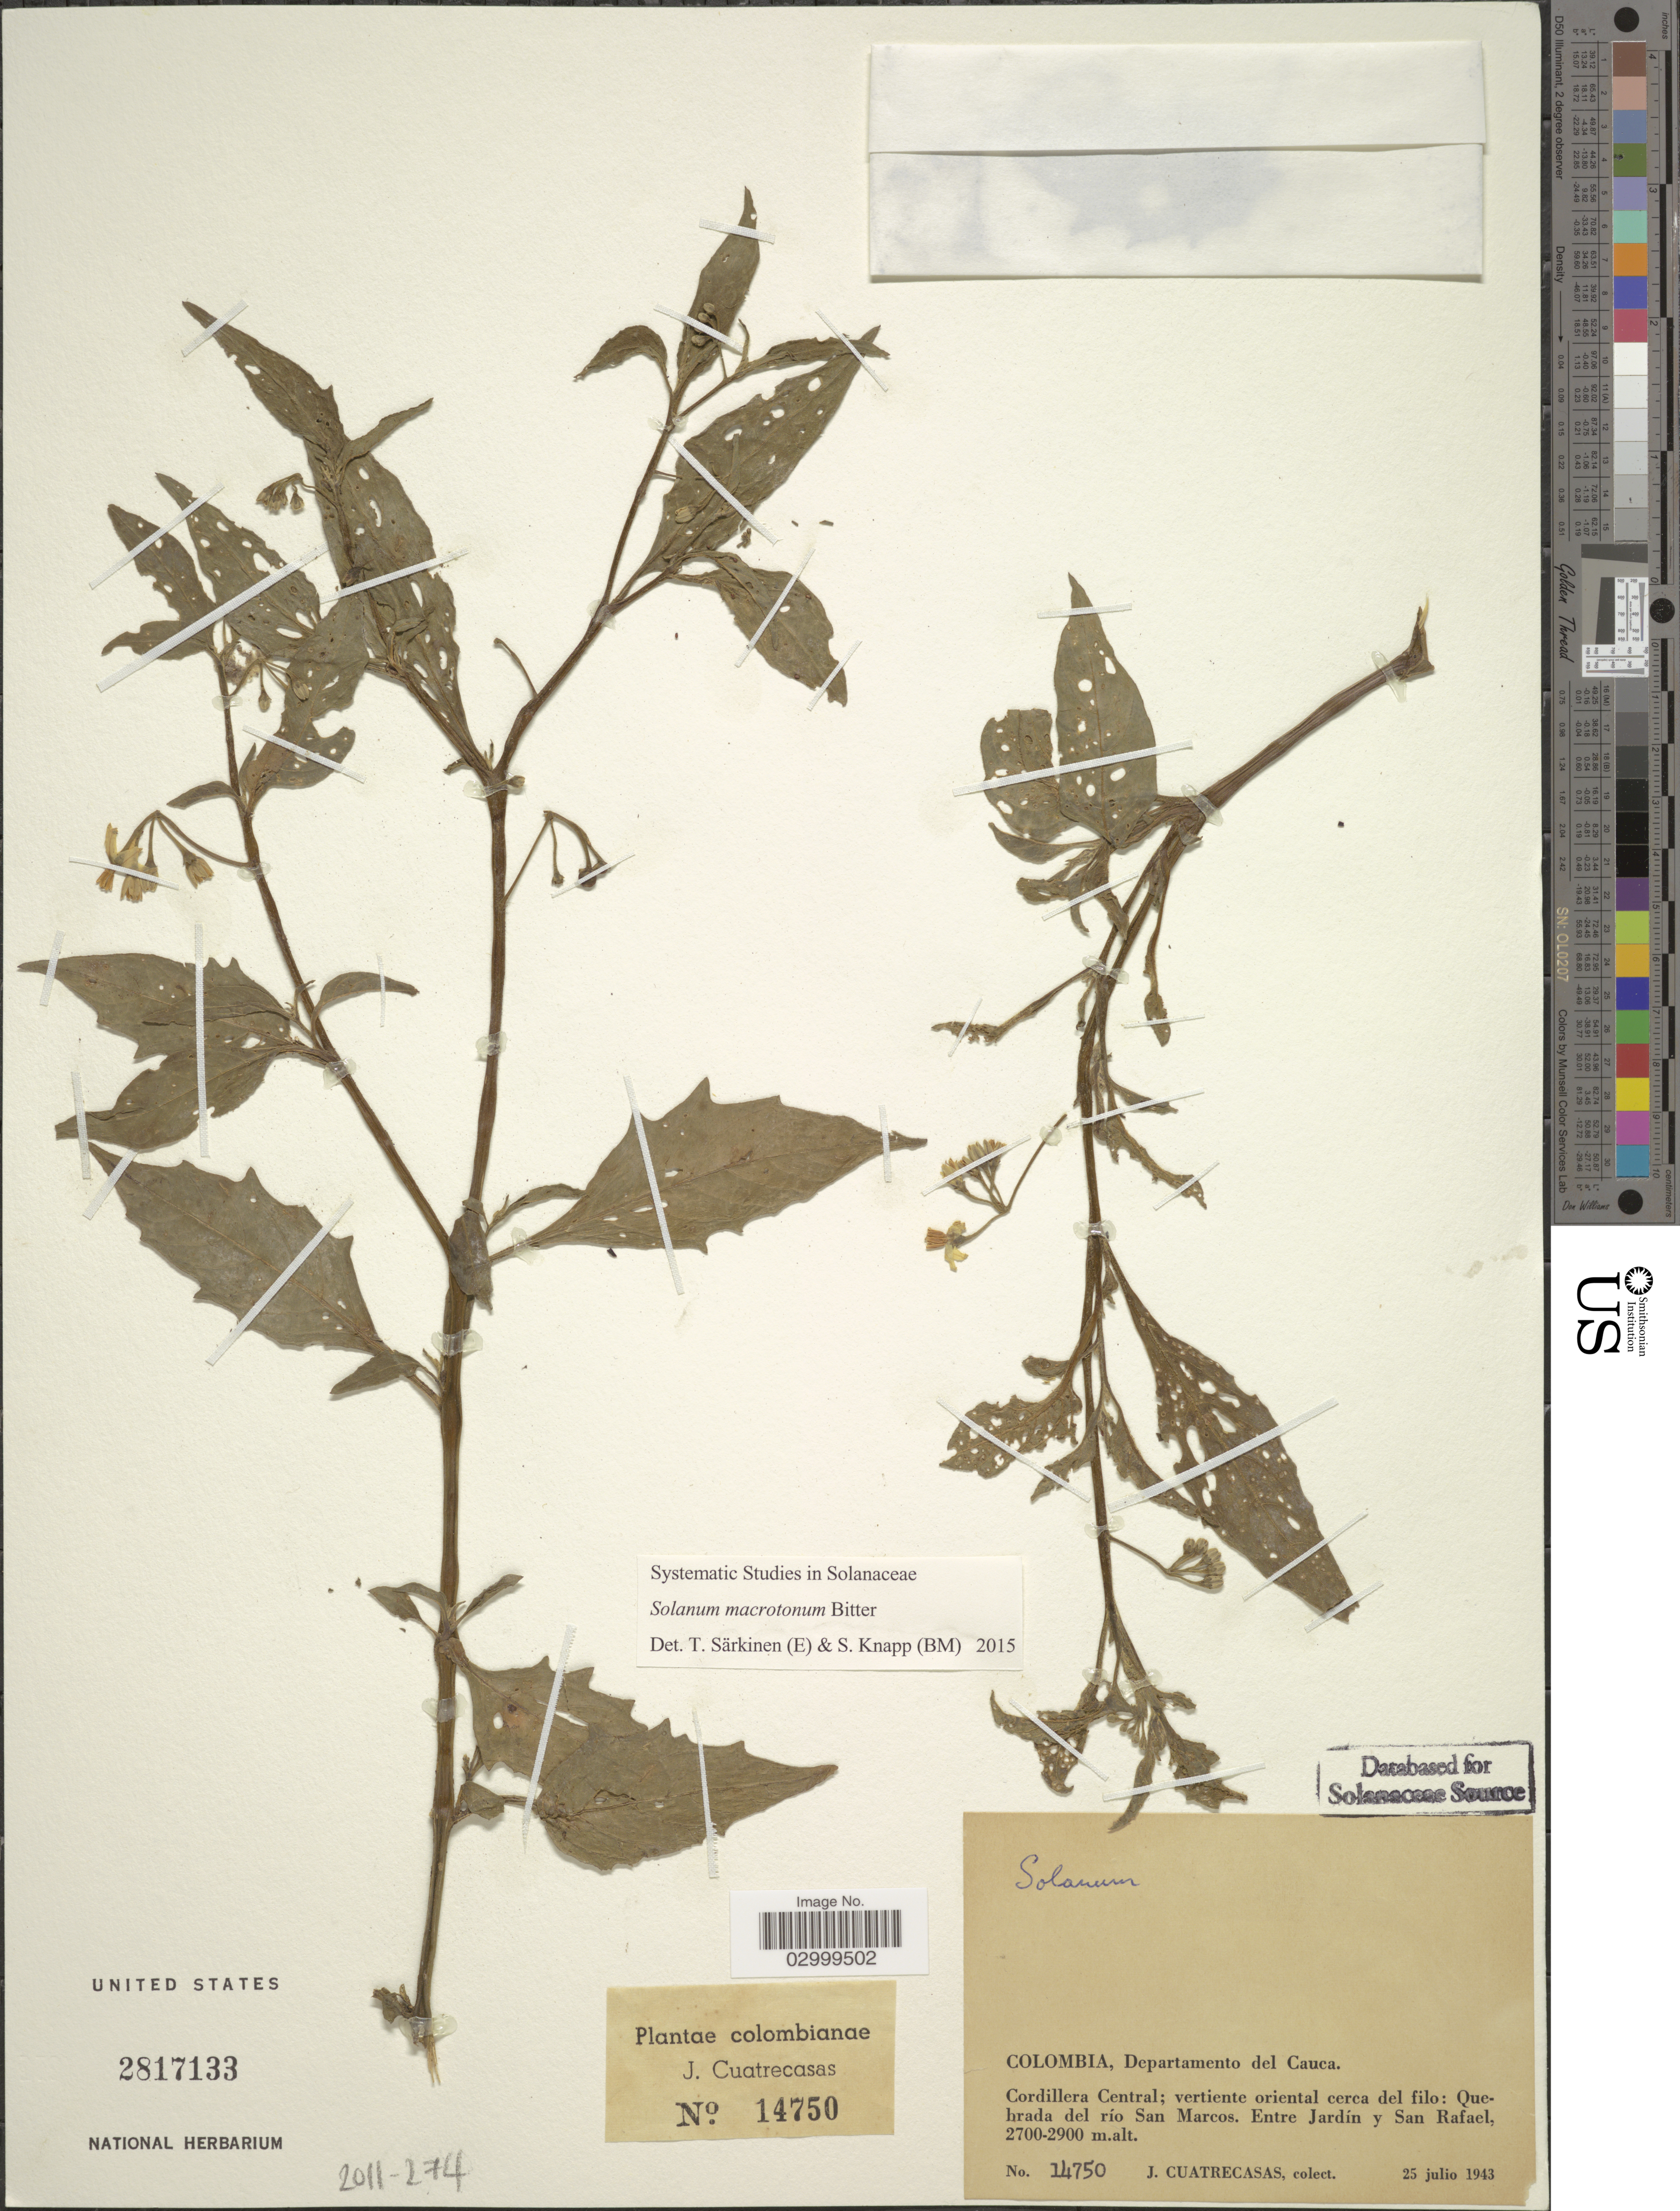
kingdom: Plantae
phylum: Tracheophyta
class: Magnoliopsida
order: Solanales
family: Solanaceae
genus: Solanum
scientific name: Solanum macrotonum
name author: Bitter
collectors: J. Cuatrecasas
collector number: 14750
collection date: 1943-07-25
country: Colombia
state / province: Cauca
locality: Departamento del Cauca. Cordillera Central; vertiente oriental cerca del filo: Quebrada del río San Marcos. Entre Jardín y San Rafael.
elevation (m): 2700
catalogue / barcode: US 2817133